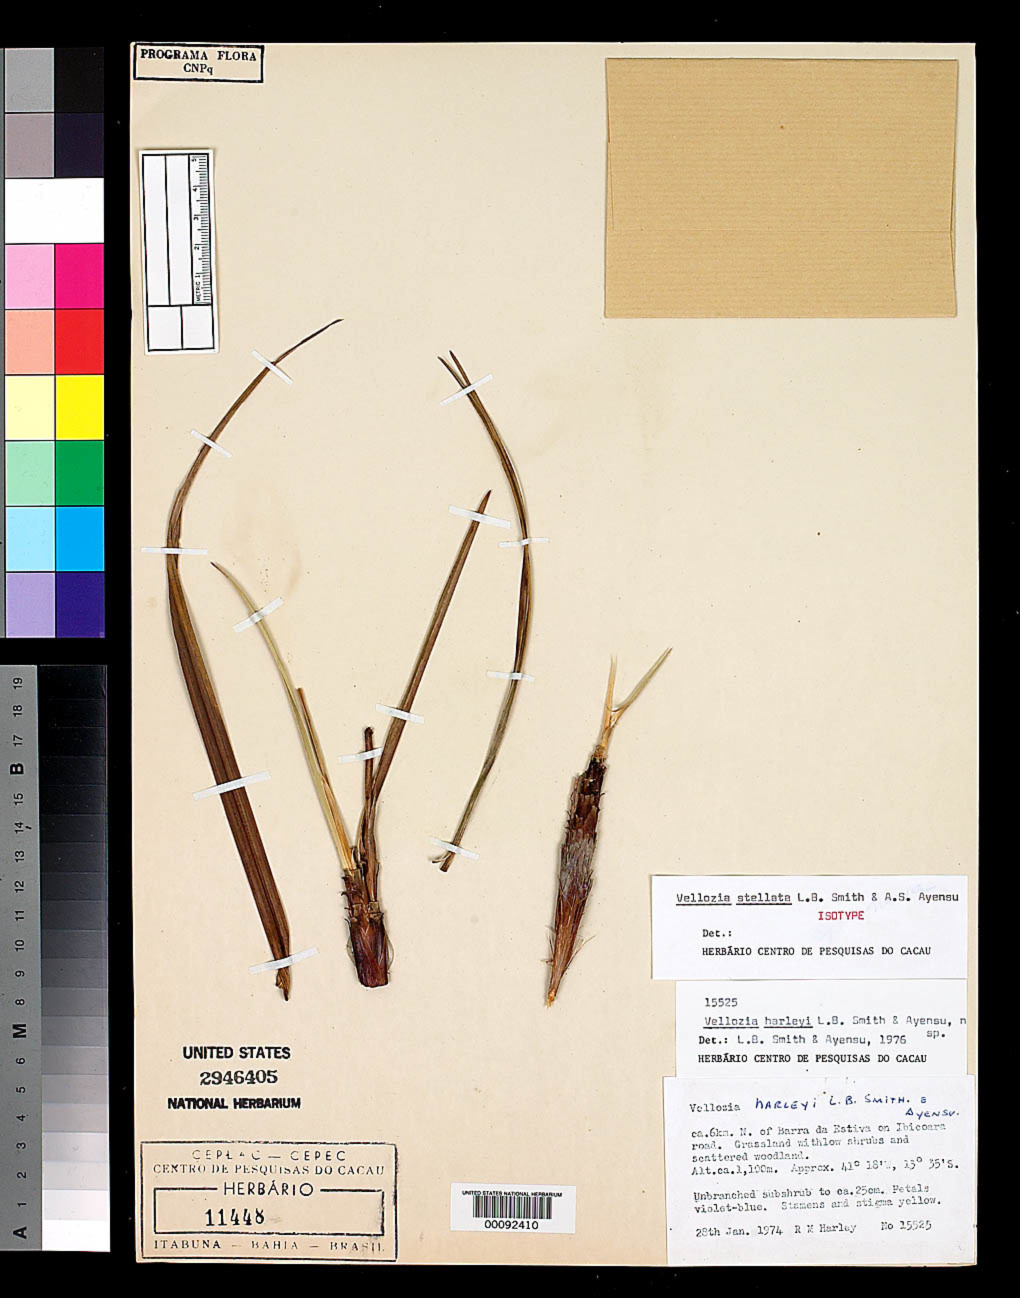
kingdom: Plantae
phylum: Tracheophyta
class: Liliopsida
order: Pandanales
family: Velloziaceae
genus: Vellozia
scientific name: Vellozia stellata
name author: L.B. Sm. & Ayensu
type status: Isotype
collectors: R. M. Harley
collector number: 15525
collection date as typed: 28 Jan 1974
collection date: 1974-01-28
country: Brazil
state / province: Bahia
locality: North of Esplanda city on road to Jaquera.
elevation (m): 1100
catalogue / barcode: US 2946405